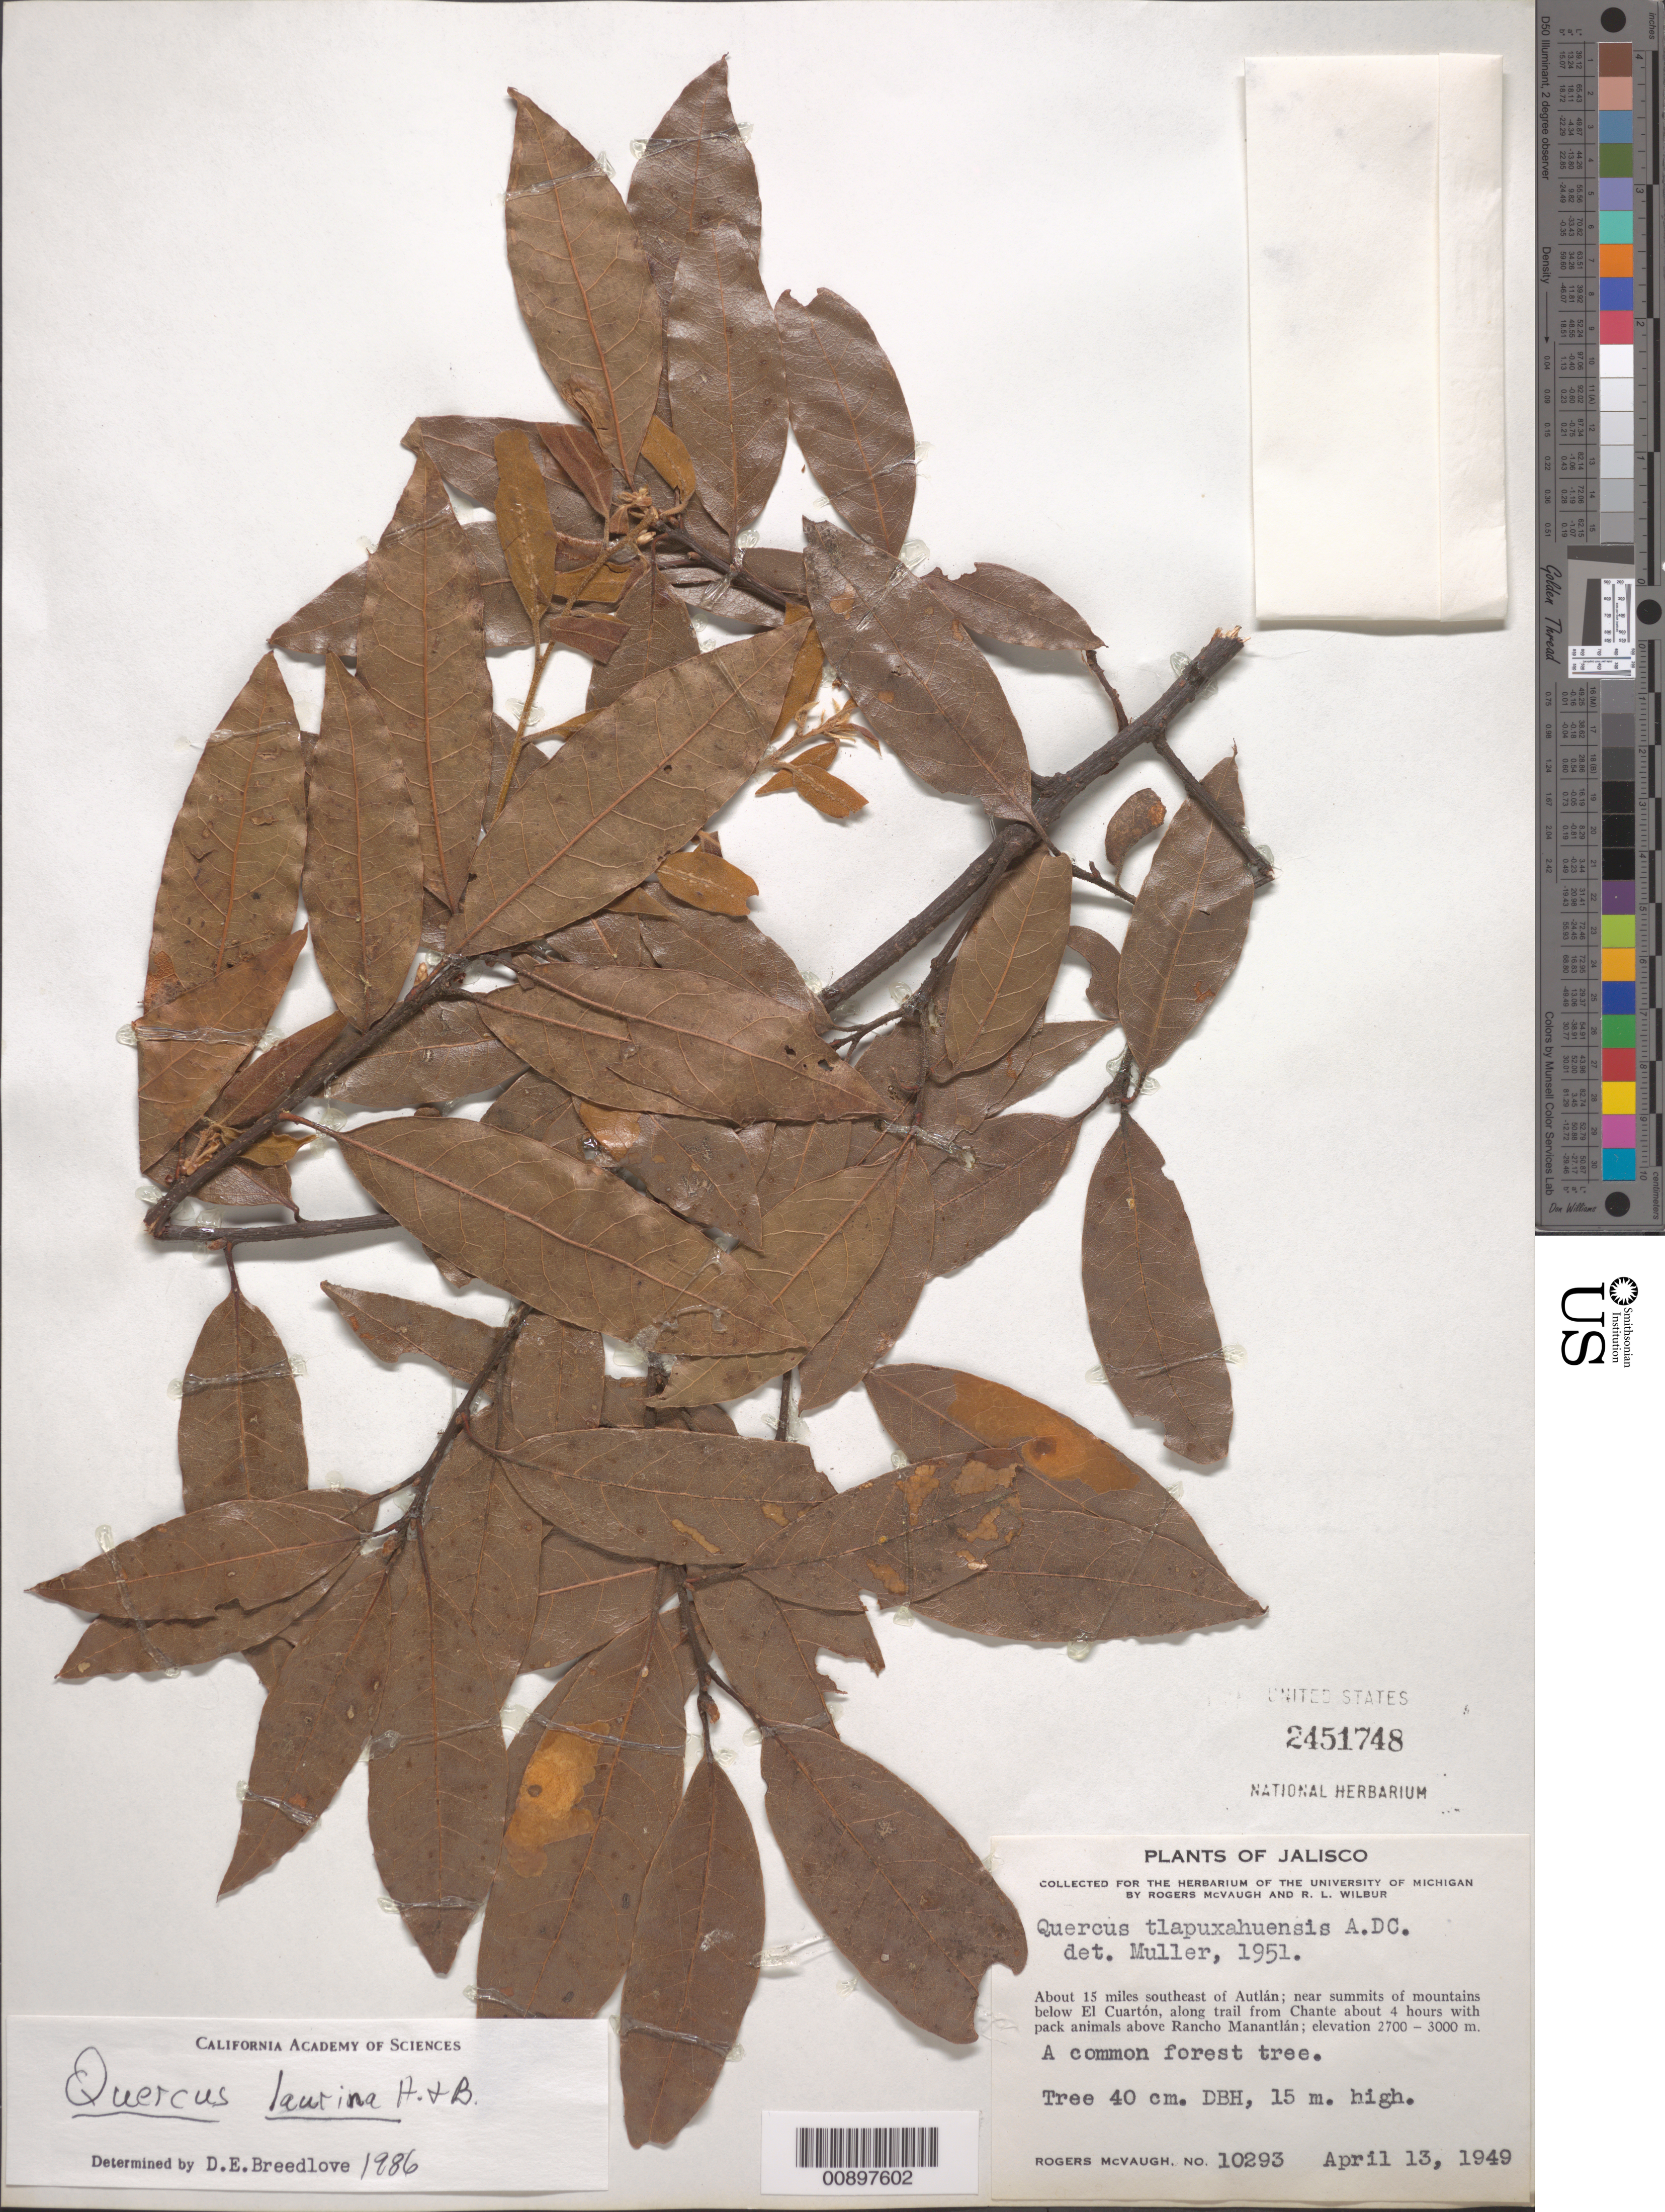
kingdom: Plantae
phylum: Tracheophyta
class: Magnoliopsida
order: Fagales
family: Fagaceae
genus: Quercus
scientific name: Quercus laurina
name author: Humb. & Bonpl.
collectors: R. McVaugh & R. L. Wilbur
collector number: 10293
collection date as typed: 13 Apr 1949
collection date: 1949-04-13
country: Mexico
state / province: Jalisco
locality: About 15 miles southeast of Autlán; near summits of mountains below El Cuartón, along trail from Chante about 4 hours with pack animals above Rancho Manantlán.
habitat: A common forest tree.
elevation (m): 3000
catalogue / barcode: US 2451748